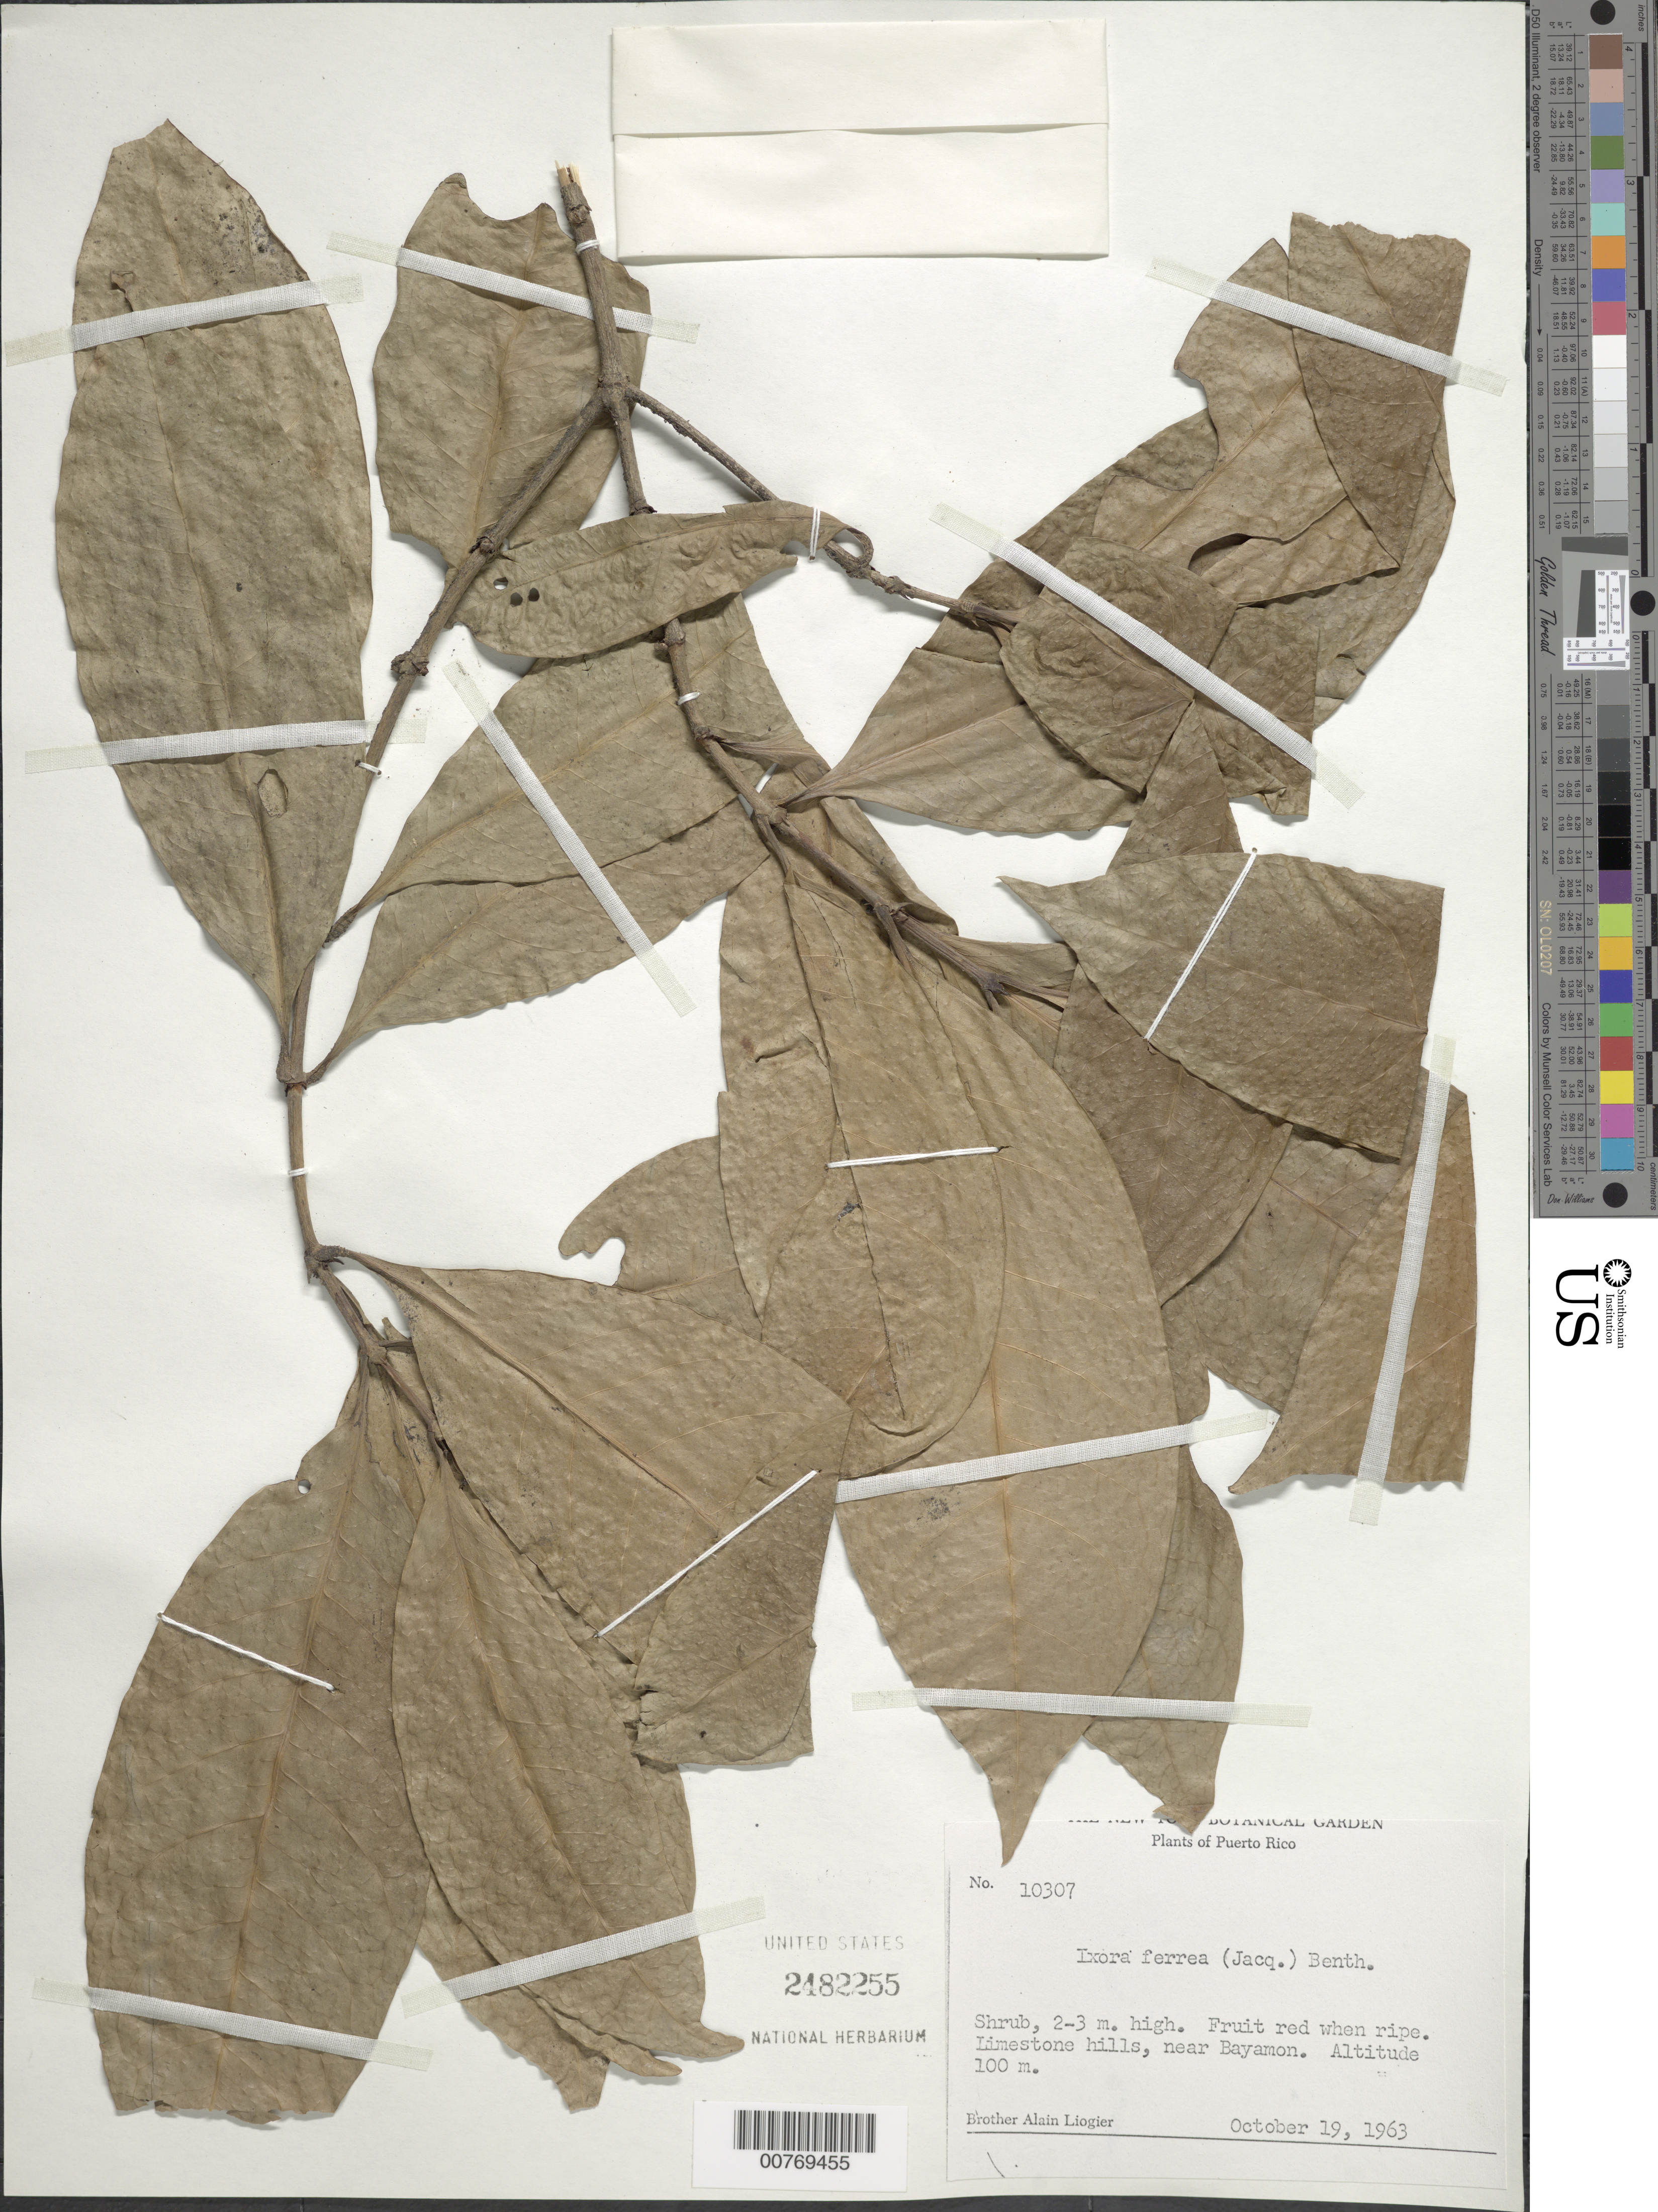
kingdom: Plantae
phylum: Tracheophyta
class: Magnoliopsida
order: Gentianales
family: Rubiaceae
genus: Ixora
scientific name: Ixora ferrea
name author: (Jacq.) Benth.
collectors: A. H. Liogier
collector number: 10307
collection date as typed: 19 Oct 1963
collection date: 1963-10-19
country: Puerto Rico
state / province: Bayamón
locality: Limestone hills, near Bayamon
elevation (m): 100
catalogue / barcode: US 2482255